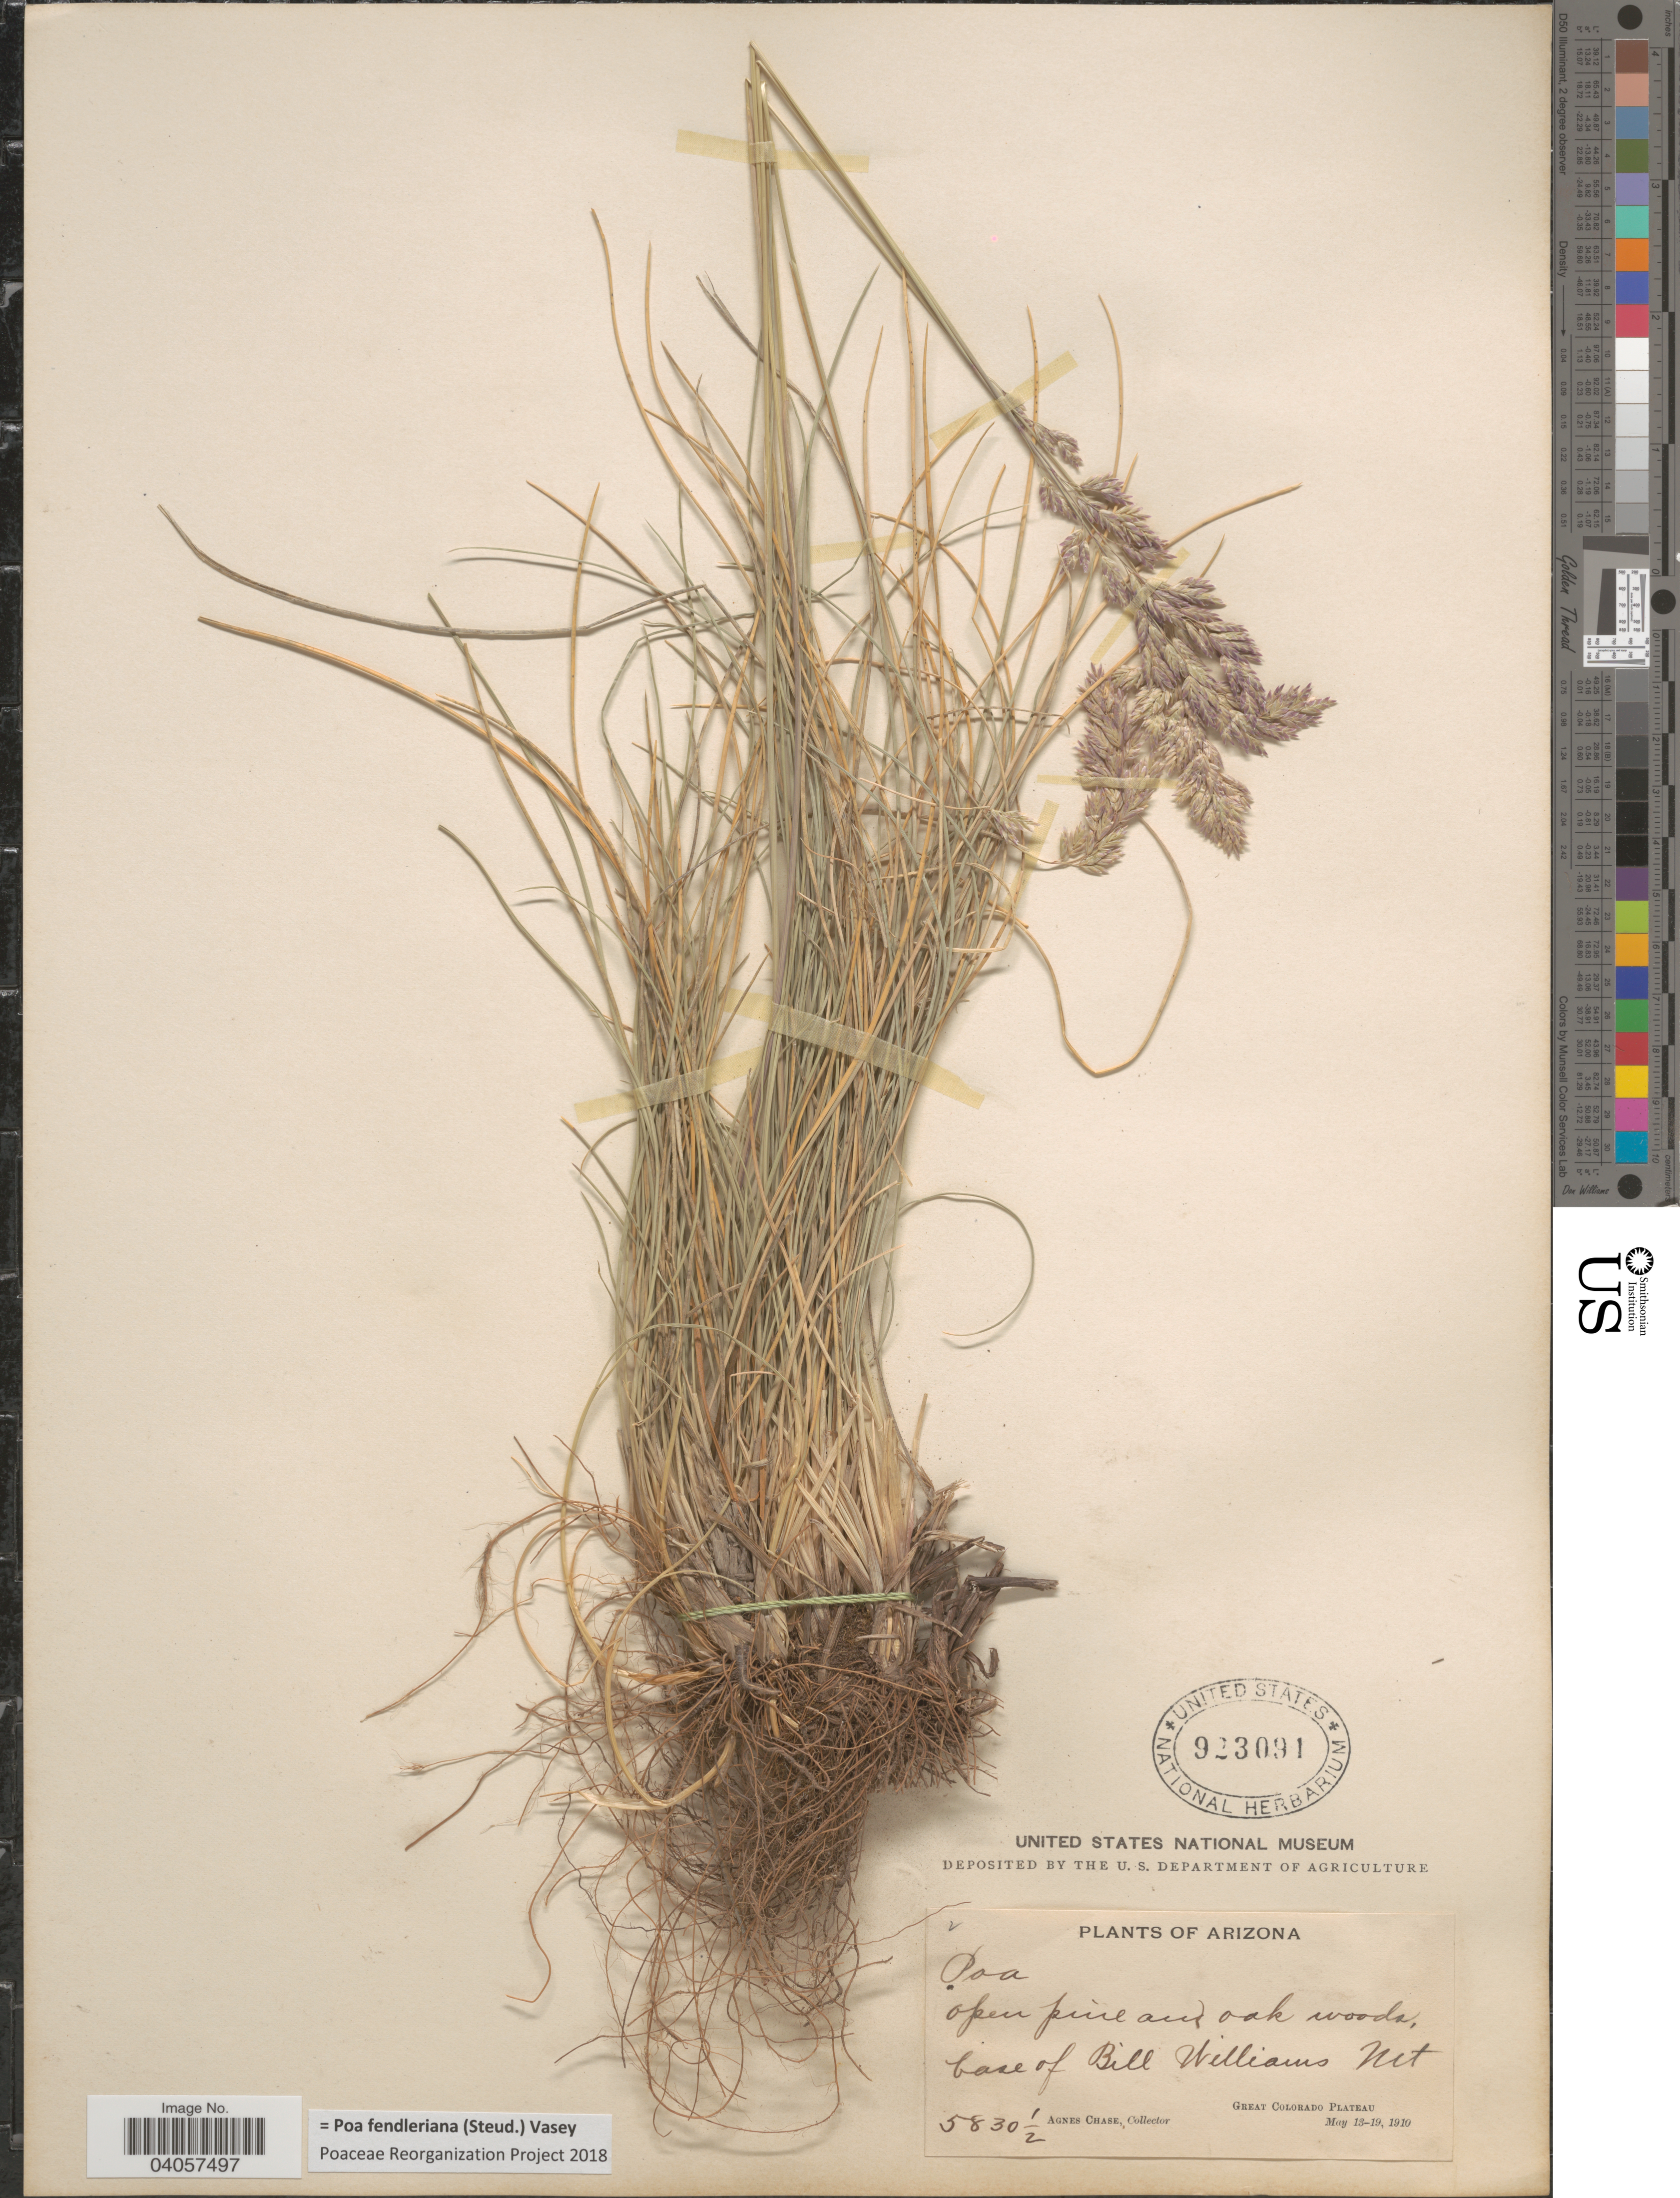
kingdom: Plantae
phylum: Tracheophyta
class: Liliopsida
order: Poales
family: Poaceae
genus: Poa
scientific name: Poa fendleriana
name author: (Steud.) Vasey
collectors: A. Chase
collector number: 5830½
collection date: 1910-05-13/1910-05-19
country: United States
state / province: Arizona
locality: Open pine and oak woods, base of Bill Williams Mt. Great Colorado Plateau.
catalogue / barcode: US 923091